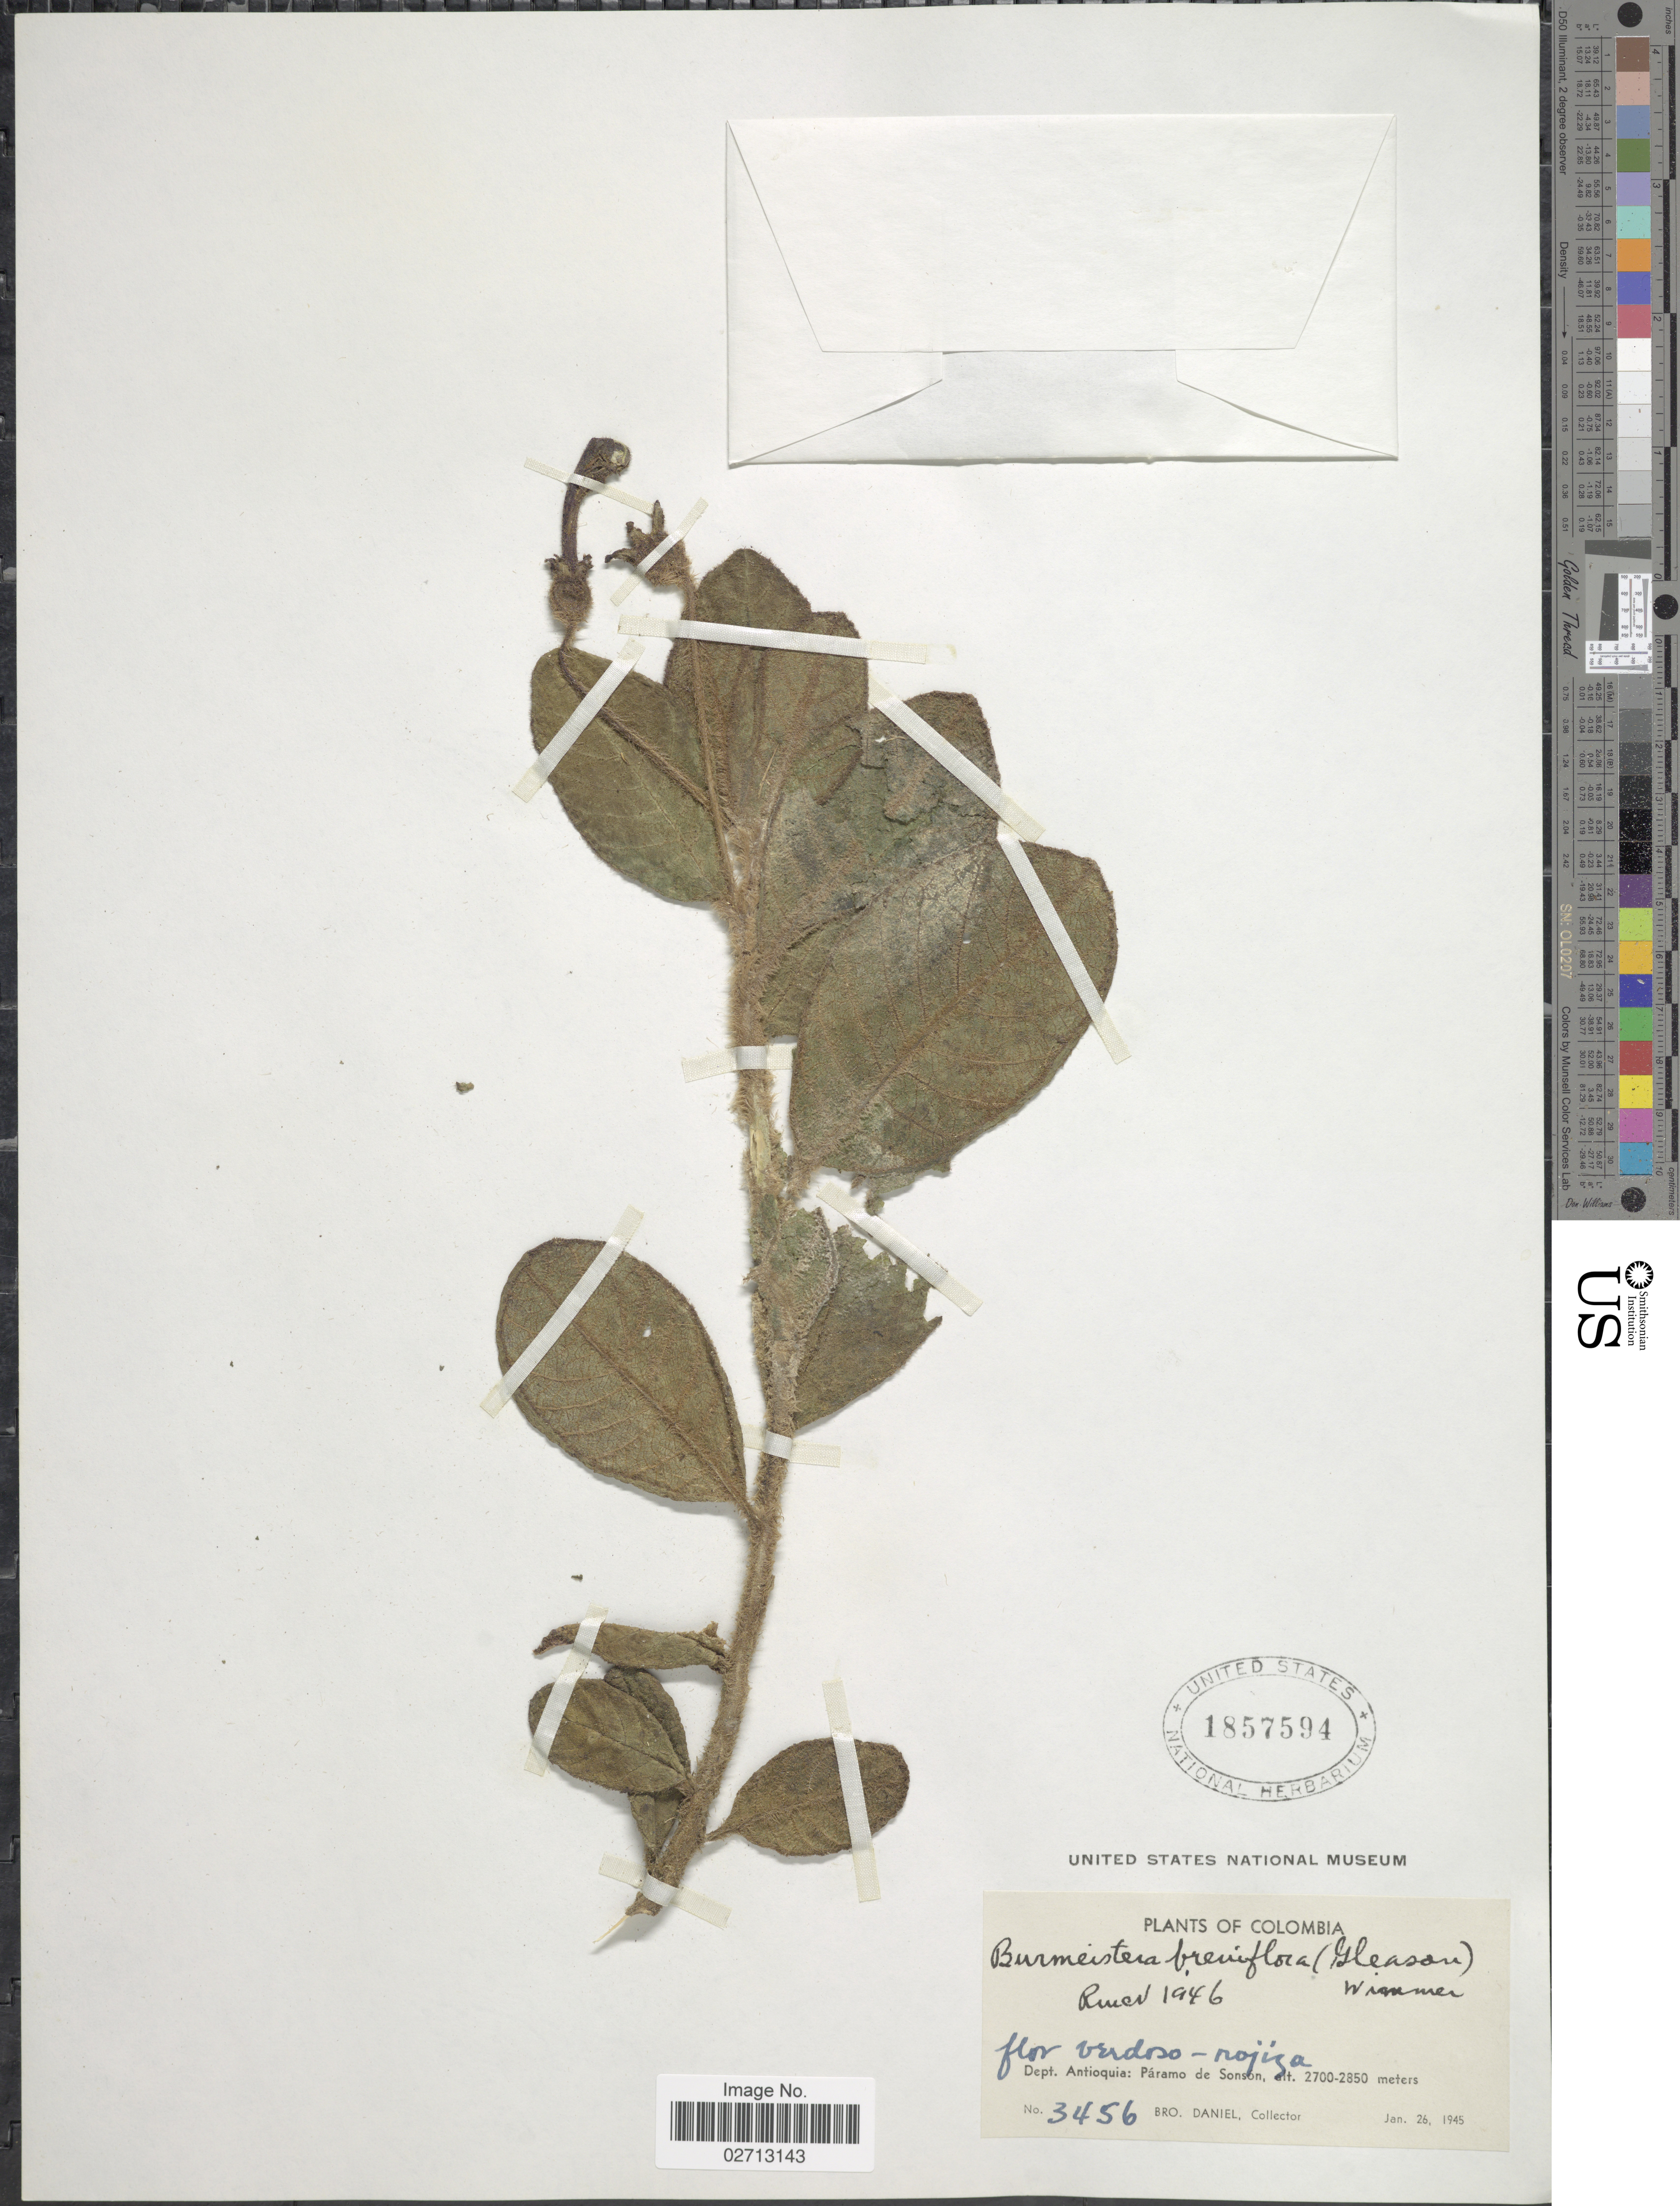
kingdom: Plantae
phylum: Tracheophyta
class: Magnoliopsida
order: Asterales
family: Campanulaceae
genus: Burmeistera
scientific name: Burmeistera breviflora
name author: (Gleason) E. Wimm.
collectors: Bro. Daniel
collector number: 3456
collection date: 1945-01-26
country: Colombia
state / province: Antioquia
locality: Dept. Antioquia: Paramo de Sonson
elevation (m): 2700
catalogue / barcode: US 1857594